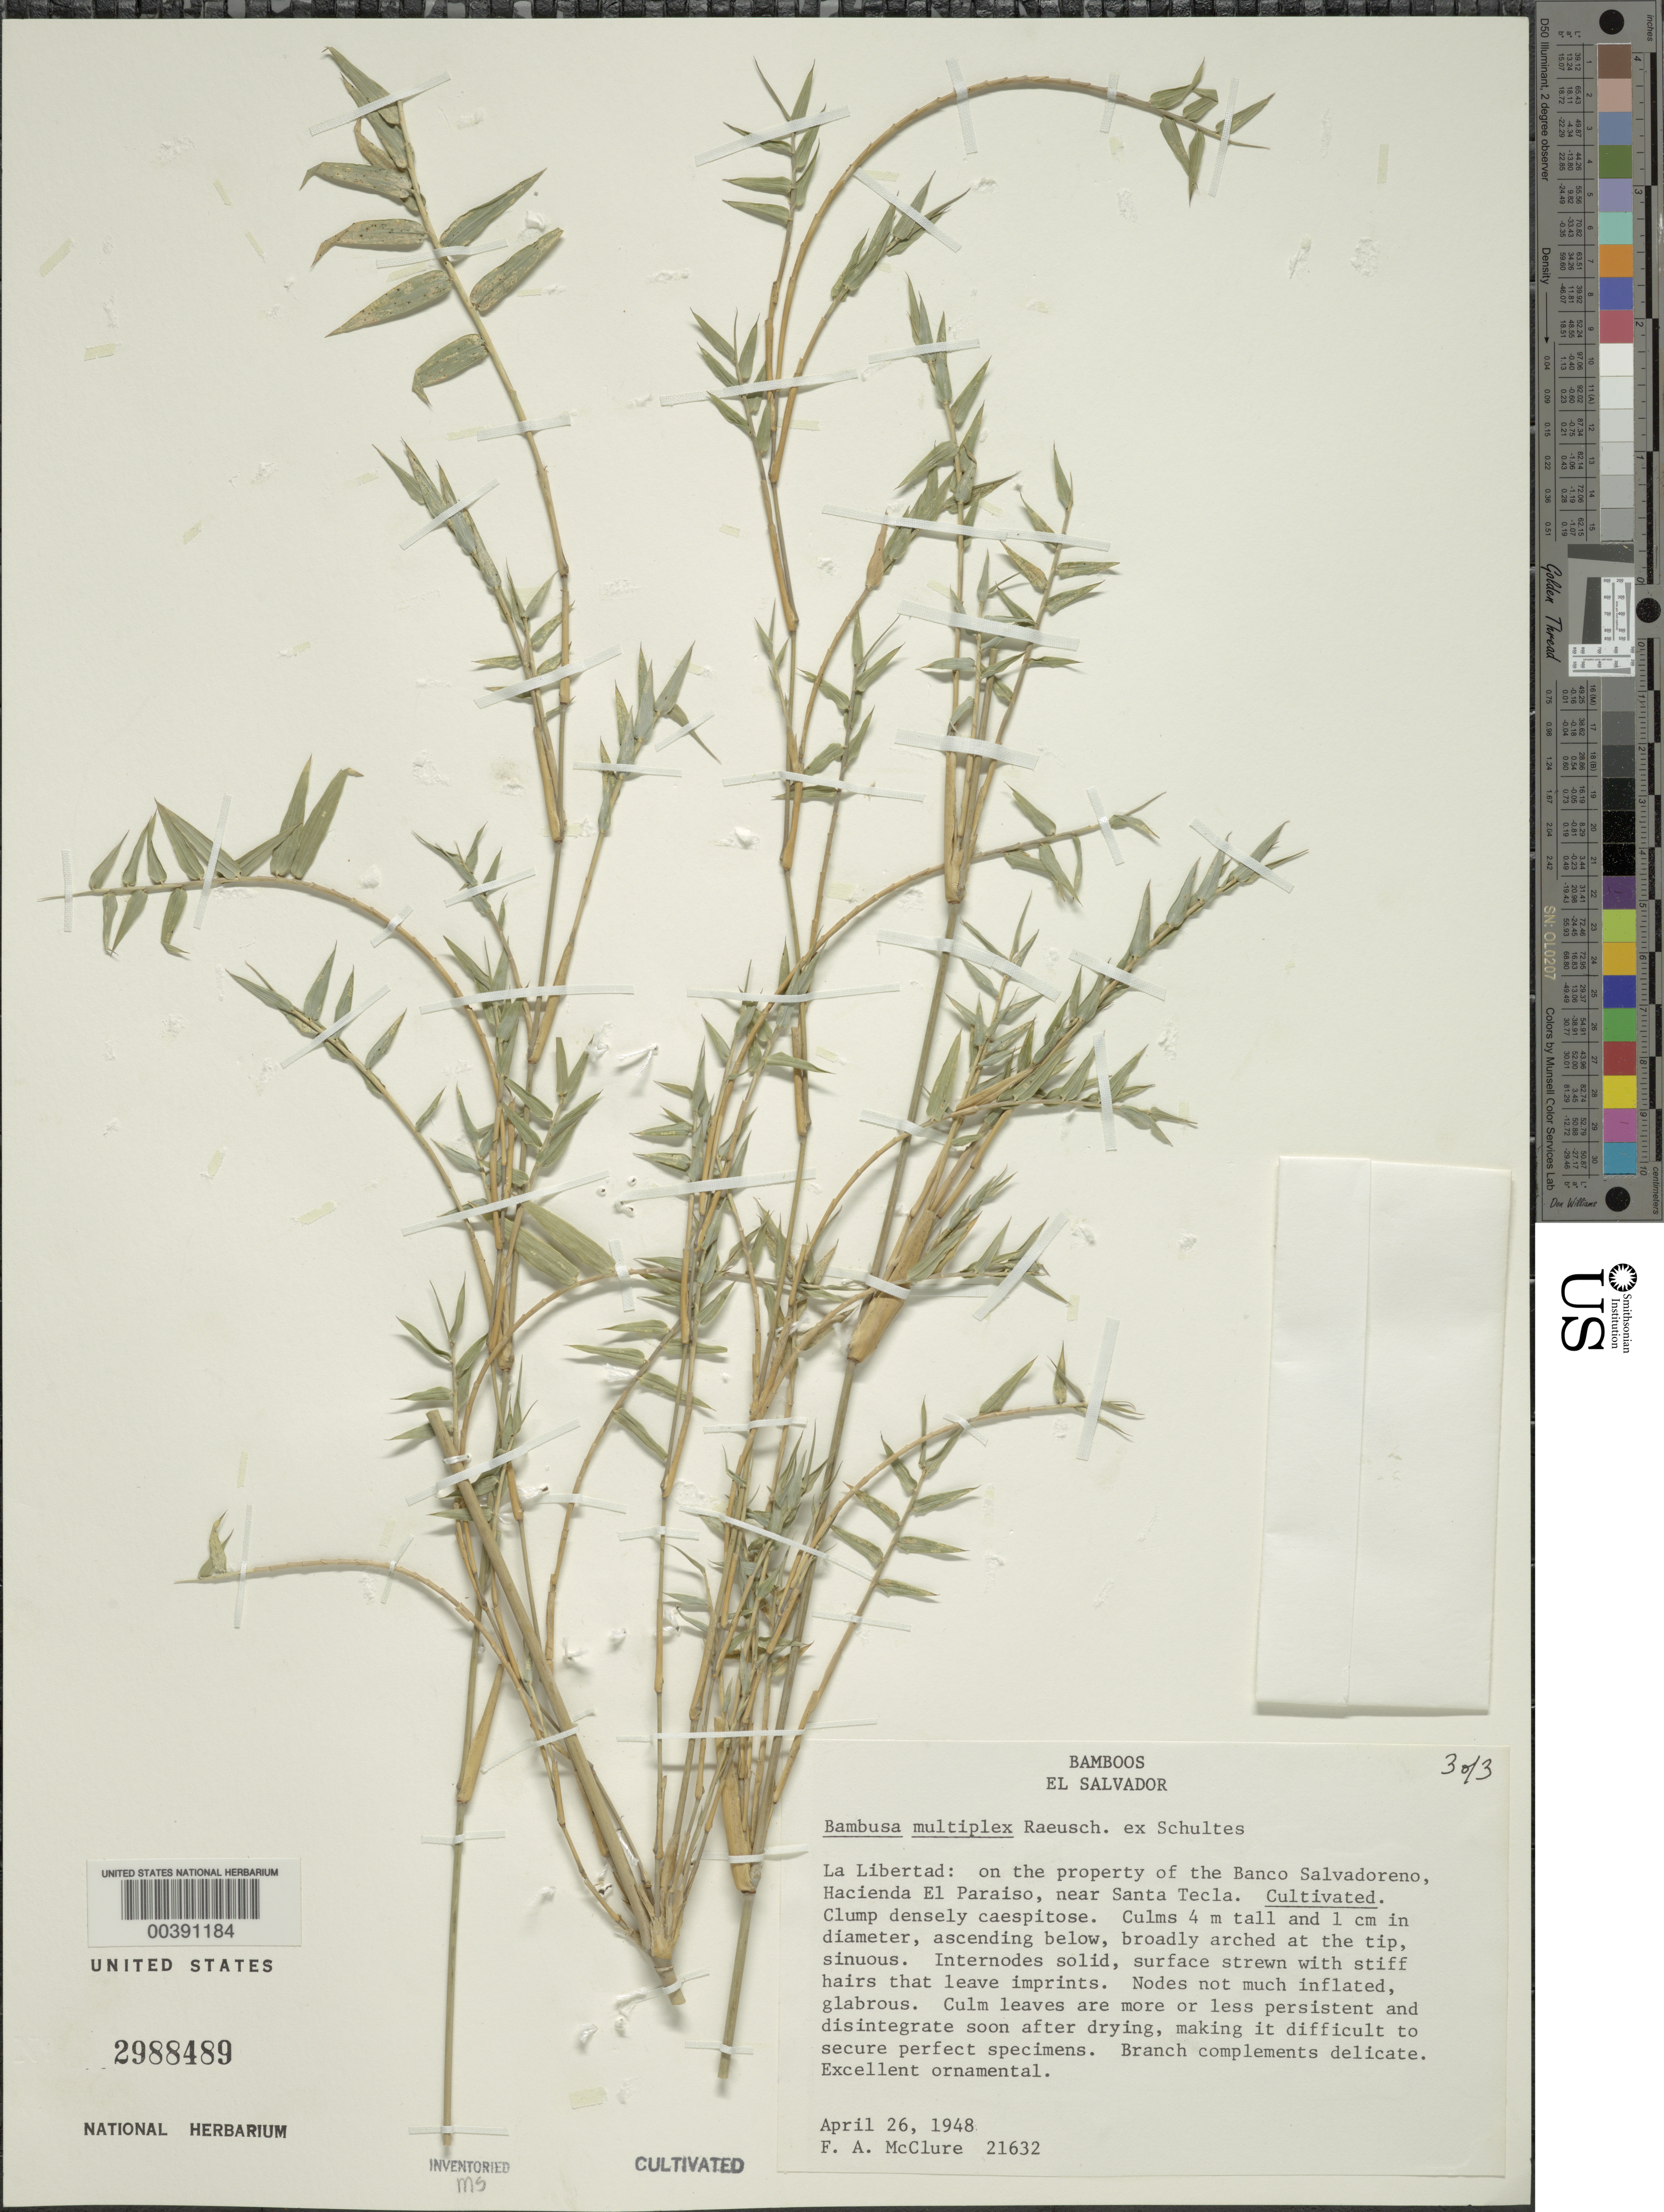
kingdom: Plantae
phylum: Tracheophyta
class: Liliopsida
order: Poales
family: Poaceae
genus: Bambusa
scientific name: Bambusa multiplex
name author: (Lour.) Raeusch. ex Schult. & Schult. f.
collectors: F. A. McClure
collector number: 21632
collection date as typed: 26 Apr 1948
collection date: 1948-04-26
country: El Salvador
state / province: La Libertad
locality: Banco salvadoreno, hacienda el paraiso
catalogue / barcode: US 2988489